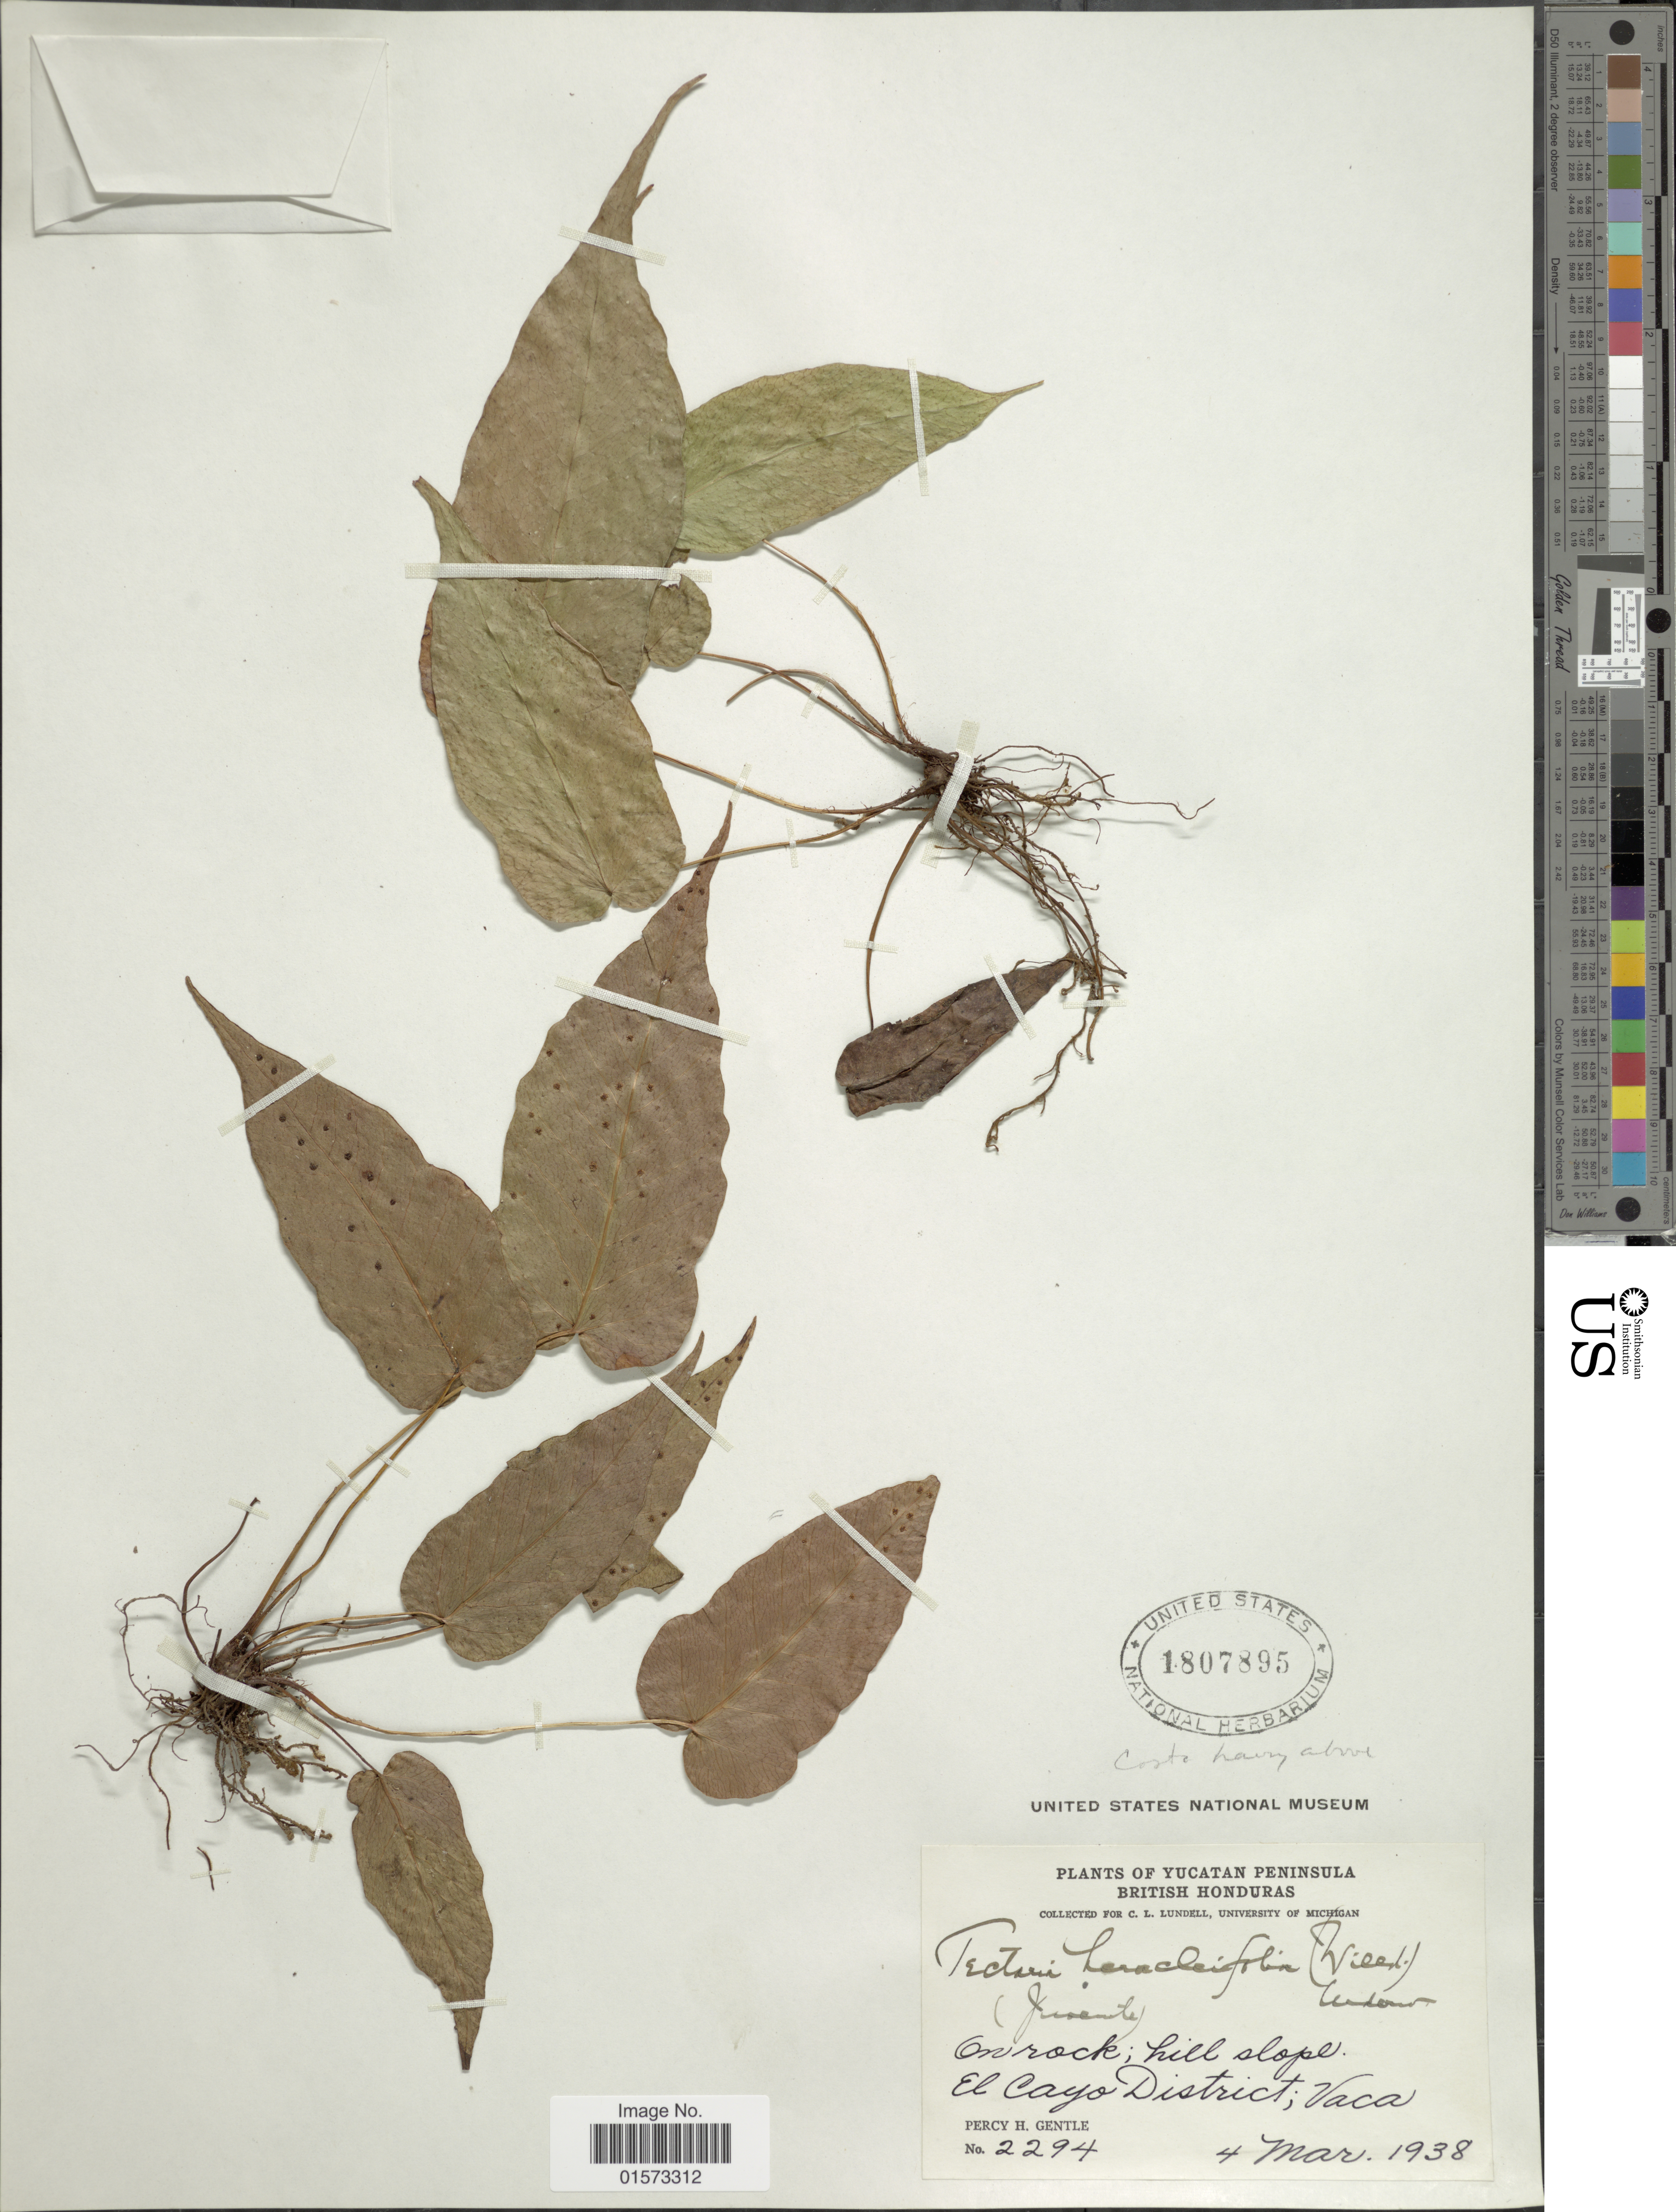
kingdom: Plantae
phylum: Tracheophyta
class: Polypodiopsida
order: Polypodiales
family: Tectariaceae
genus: Tectaria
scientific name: Tectaria heracleifolia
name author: (Willd.) Underw.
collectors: P. H. Gentle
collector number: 2294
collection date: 1938-03-04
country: Belize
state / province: Cayo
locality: Yucatan Peninsula, British Honduras. Hill slope. El Cayo District : Vaca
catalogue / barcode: US 1807895